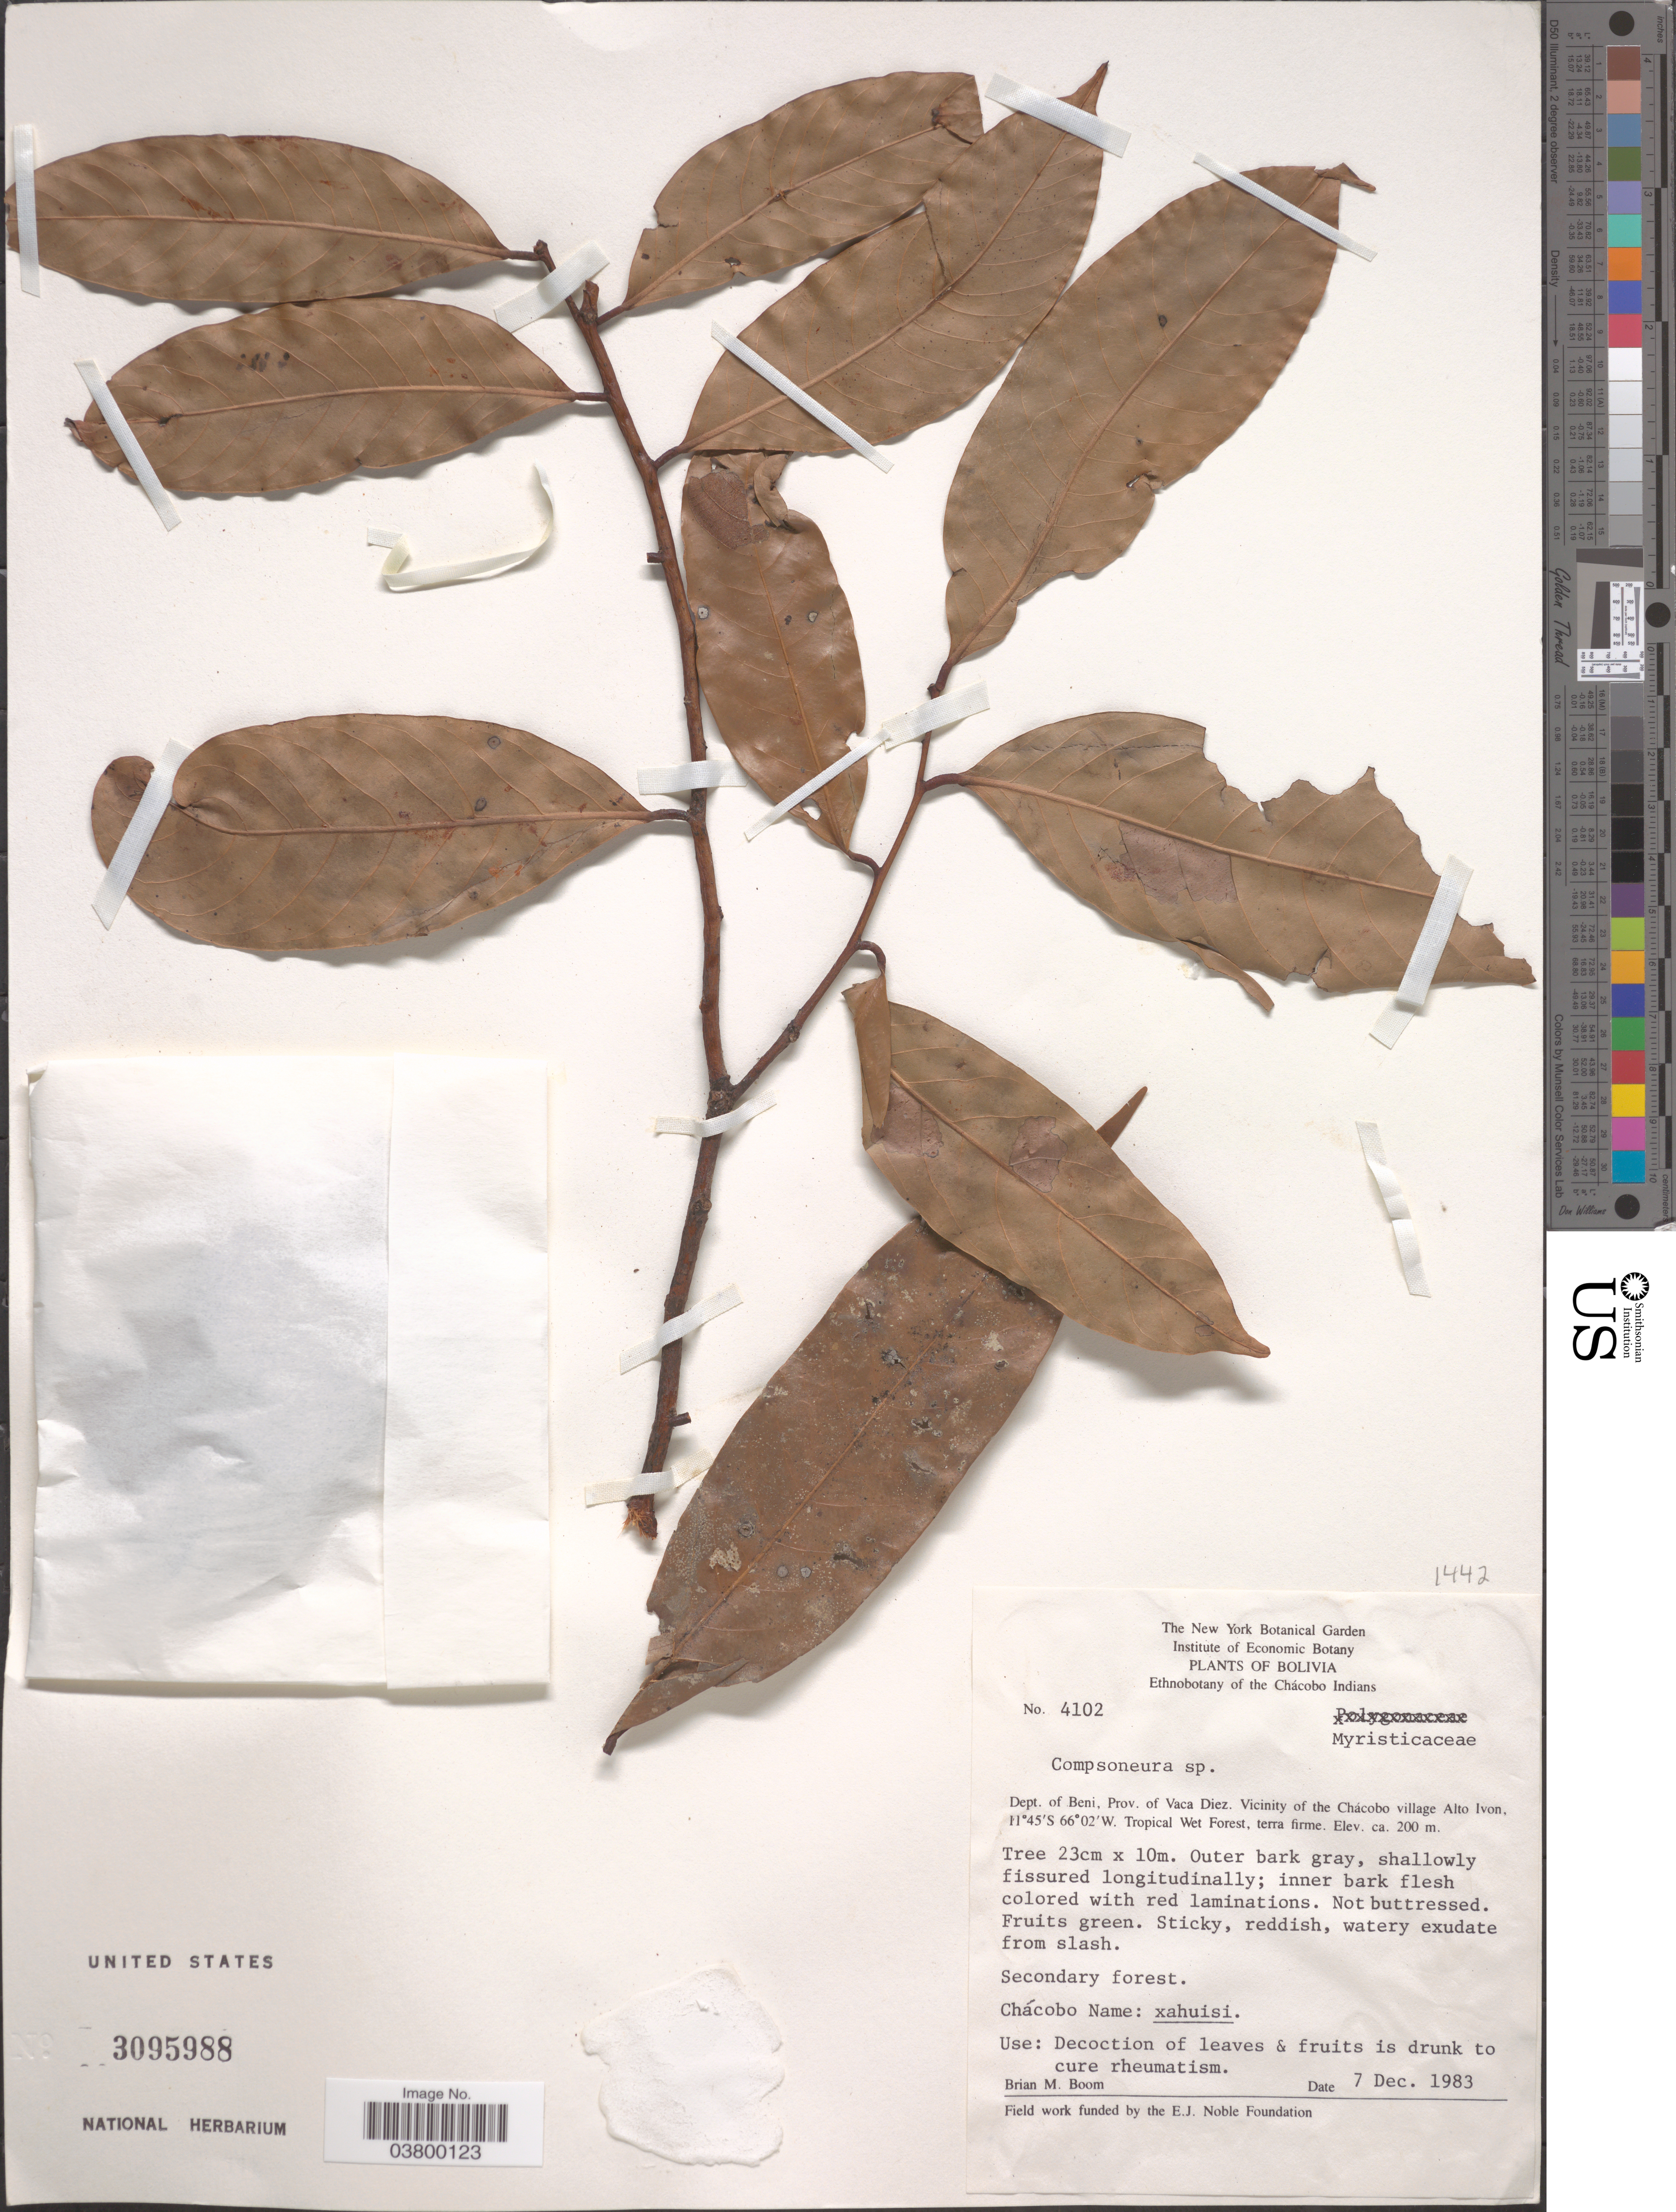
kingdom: Plantae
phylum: Tracheophyta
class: Magnoliopsida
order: Magnoliales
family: Myristicaceae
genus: Compsoneura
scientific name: Compsoneura sp.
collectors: B. M. Boom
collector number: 4102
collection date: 1983-12-07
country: Bolivia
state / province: Beni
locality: Dept. of Beni, Prov. of Vaca Diez. Vicinity of the Chácobo village Alto Ivon.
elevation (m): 200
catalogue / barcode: US 3095988